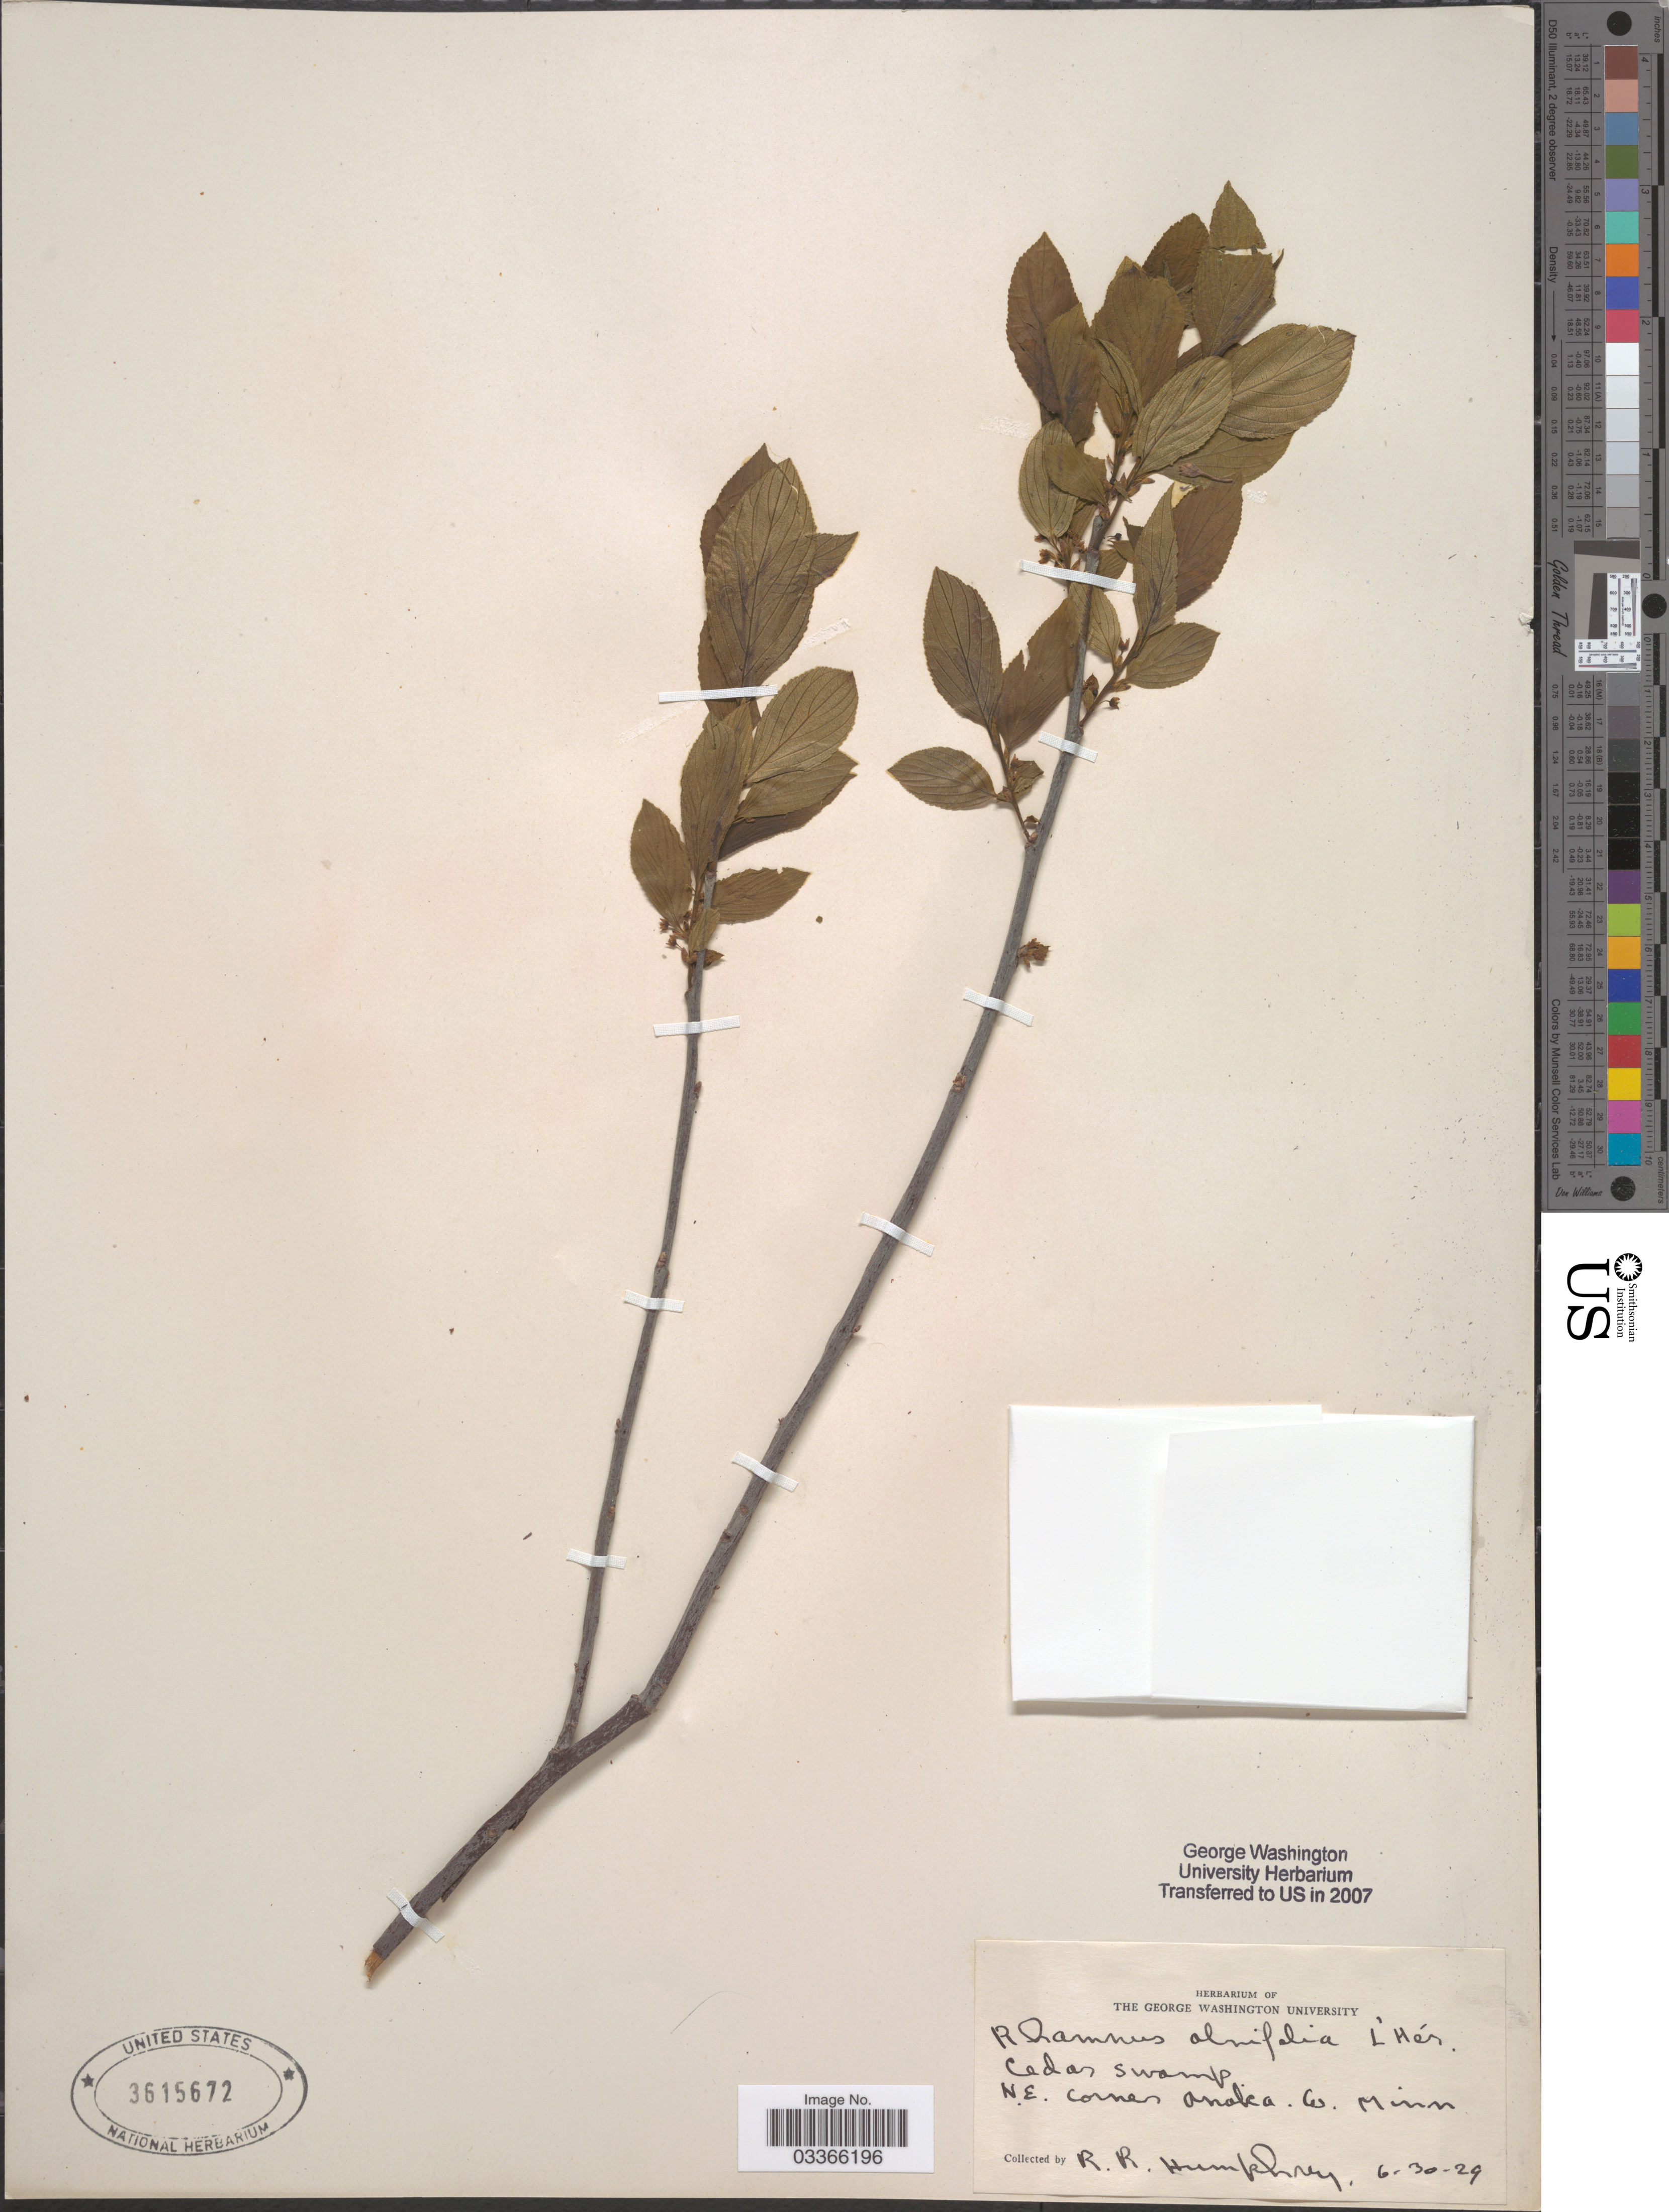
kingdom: Plantae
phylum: Tracheophyta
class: Magnoliopsida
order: Rosales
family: Rhamnaceae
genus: Rhamnus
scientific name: Rhamnus alnifolia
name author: L'Hér.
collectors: R. Humphrey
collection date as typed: Transcribed d/m/y: 30/6/29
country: United States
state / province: Minnesota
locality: N.E. corner Anoka Co.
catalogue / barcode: US 3615672